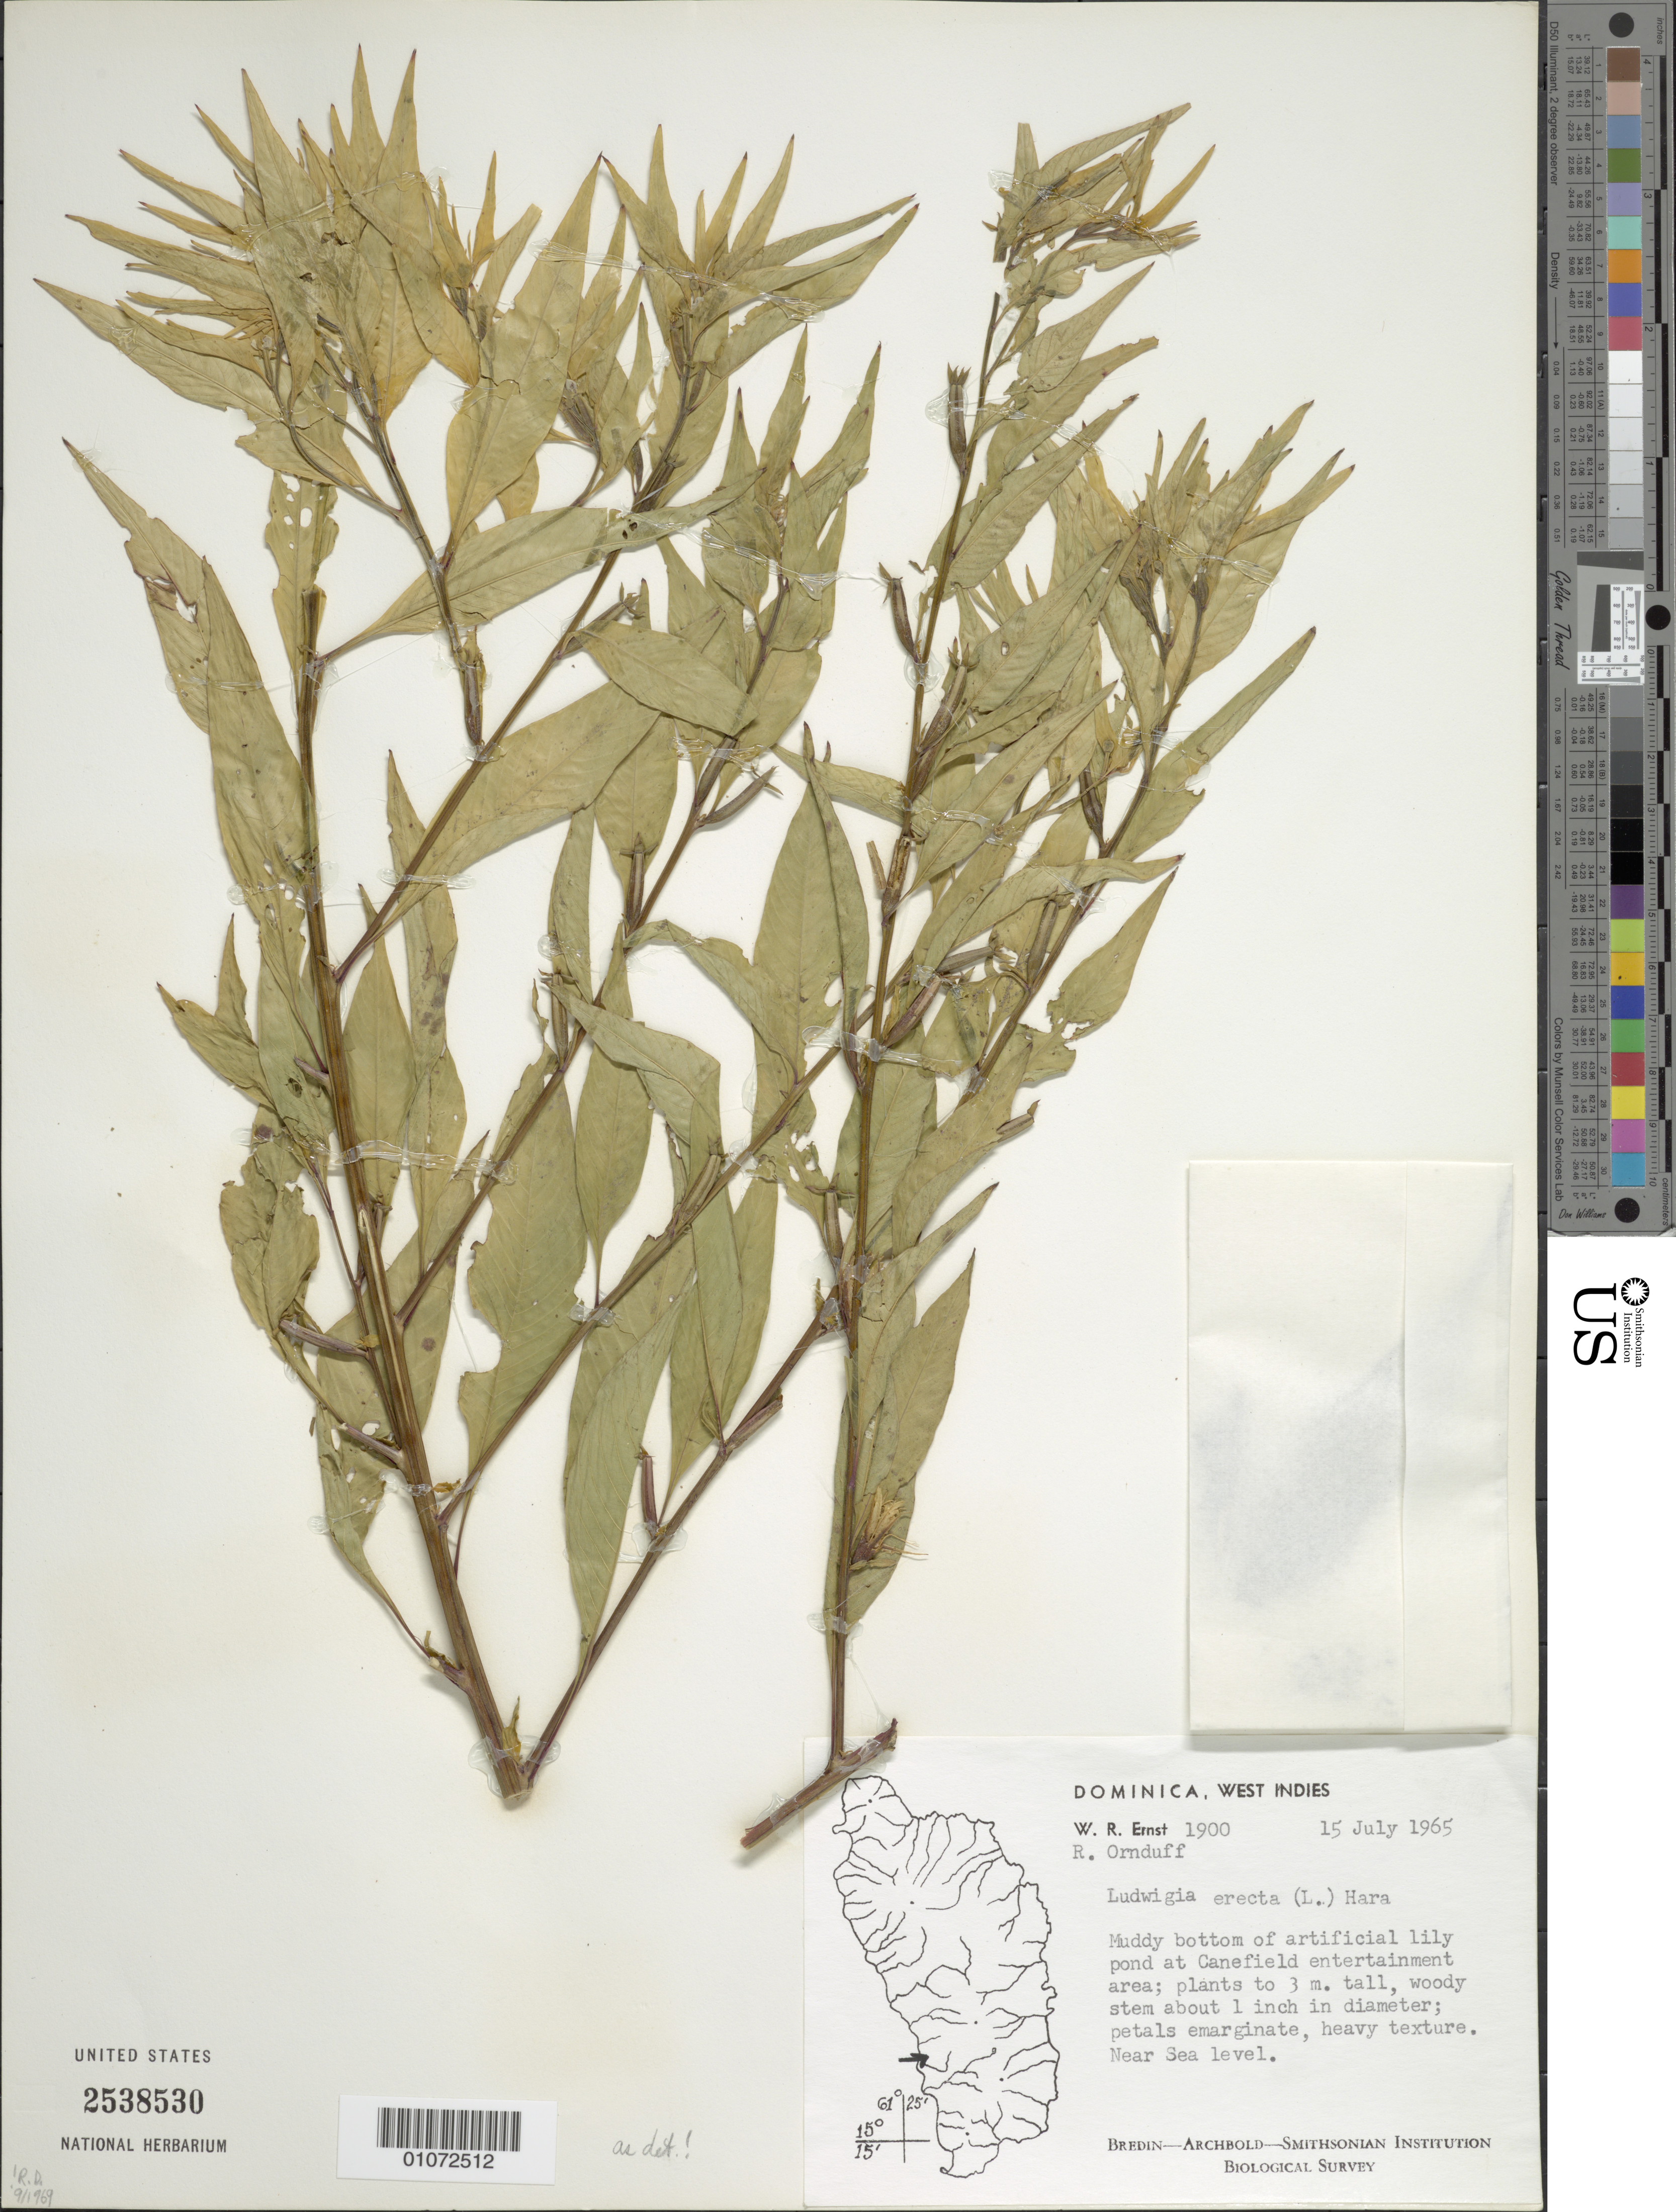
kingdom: Plantae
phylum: Tracheophyta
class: Magnoliopsida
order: Myrtales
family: Onagraceae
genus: Ludwigia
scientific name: Ludwigia erecta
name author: (L.) H. Hara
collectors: W. R. Ernst & R. Ornduff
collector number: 1900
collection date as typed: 15 Jul 1965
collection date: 1965-07-15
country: Dominica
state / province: St. Paul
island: Dominica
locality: Muddy bottom of artificial lily pond at Canefield entertainment area. Near sea level.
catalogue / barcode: US 2538530